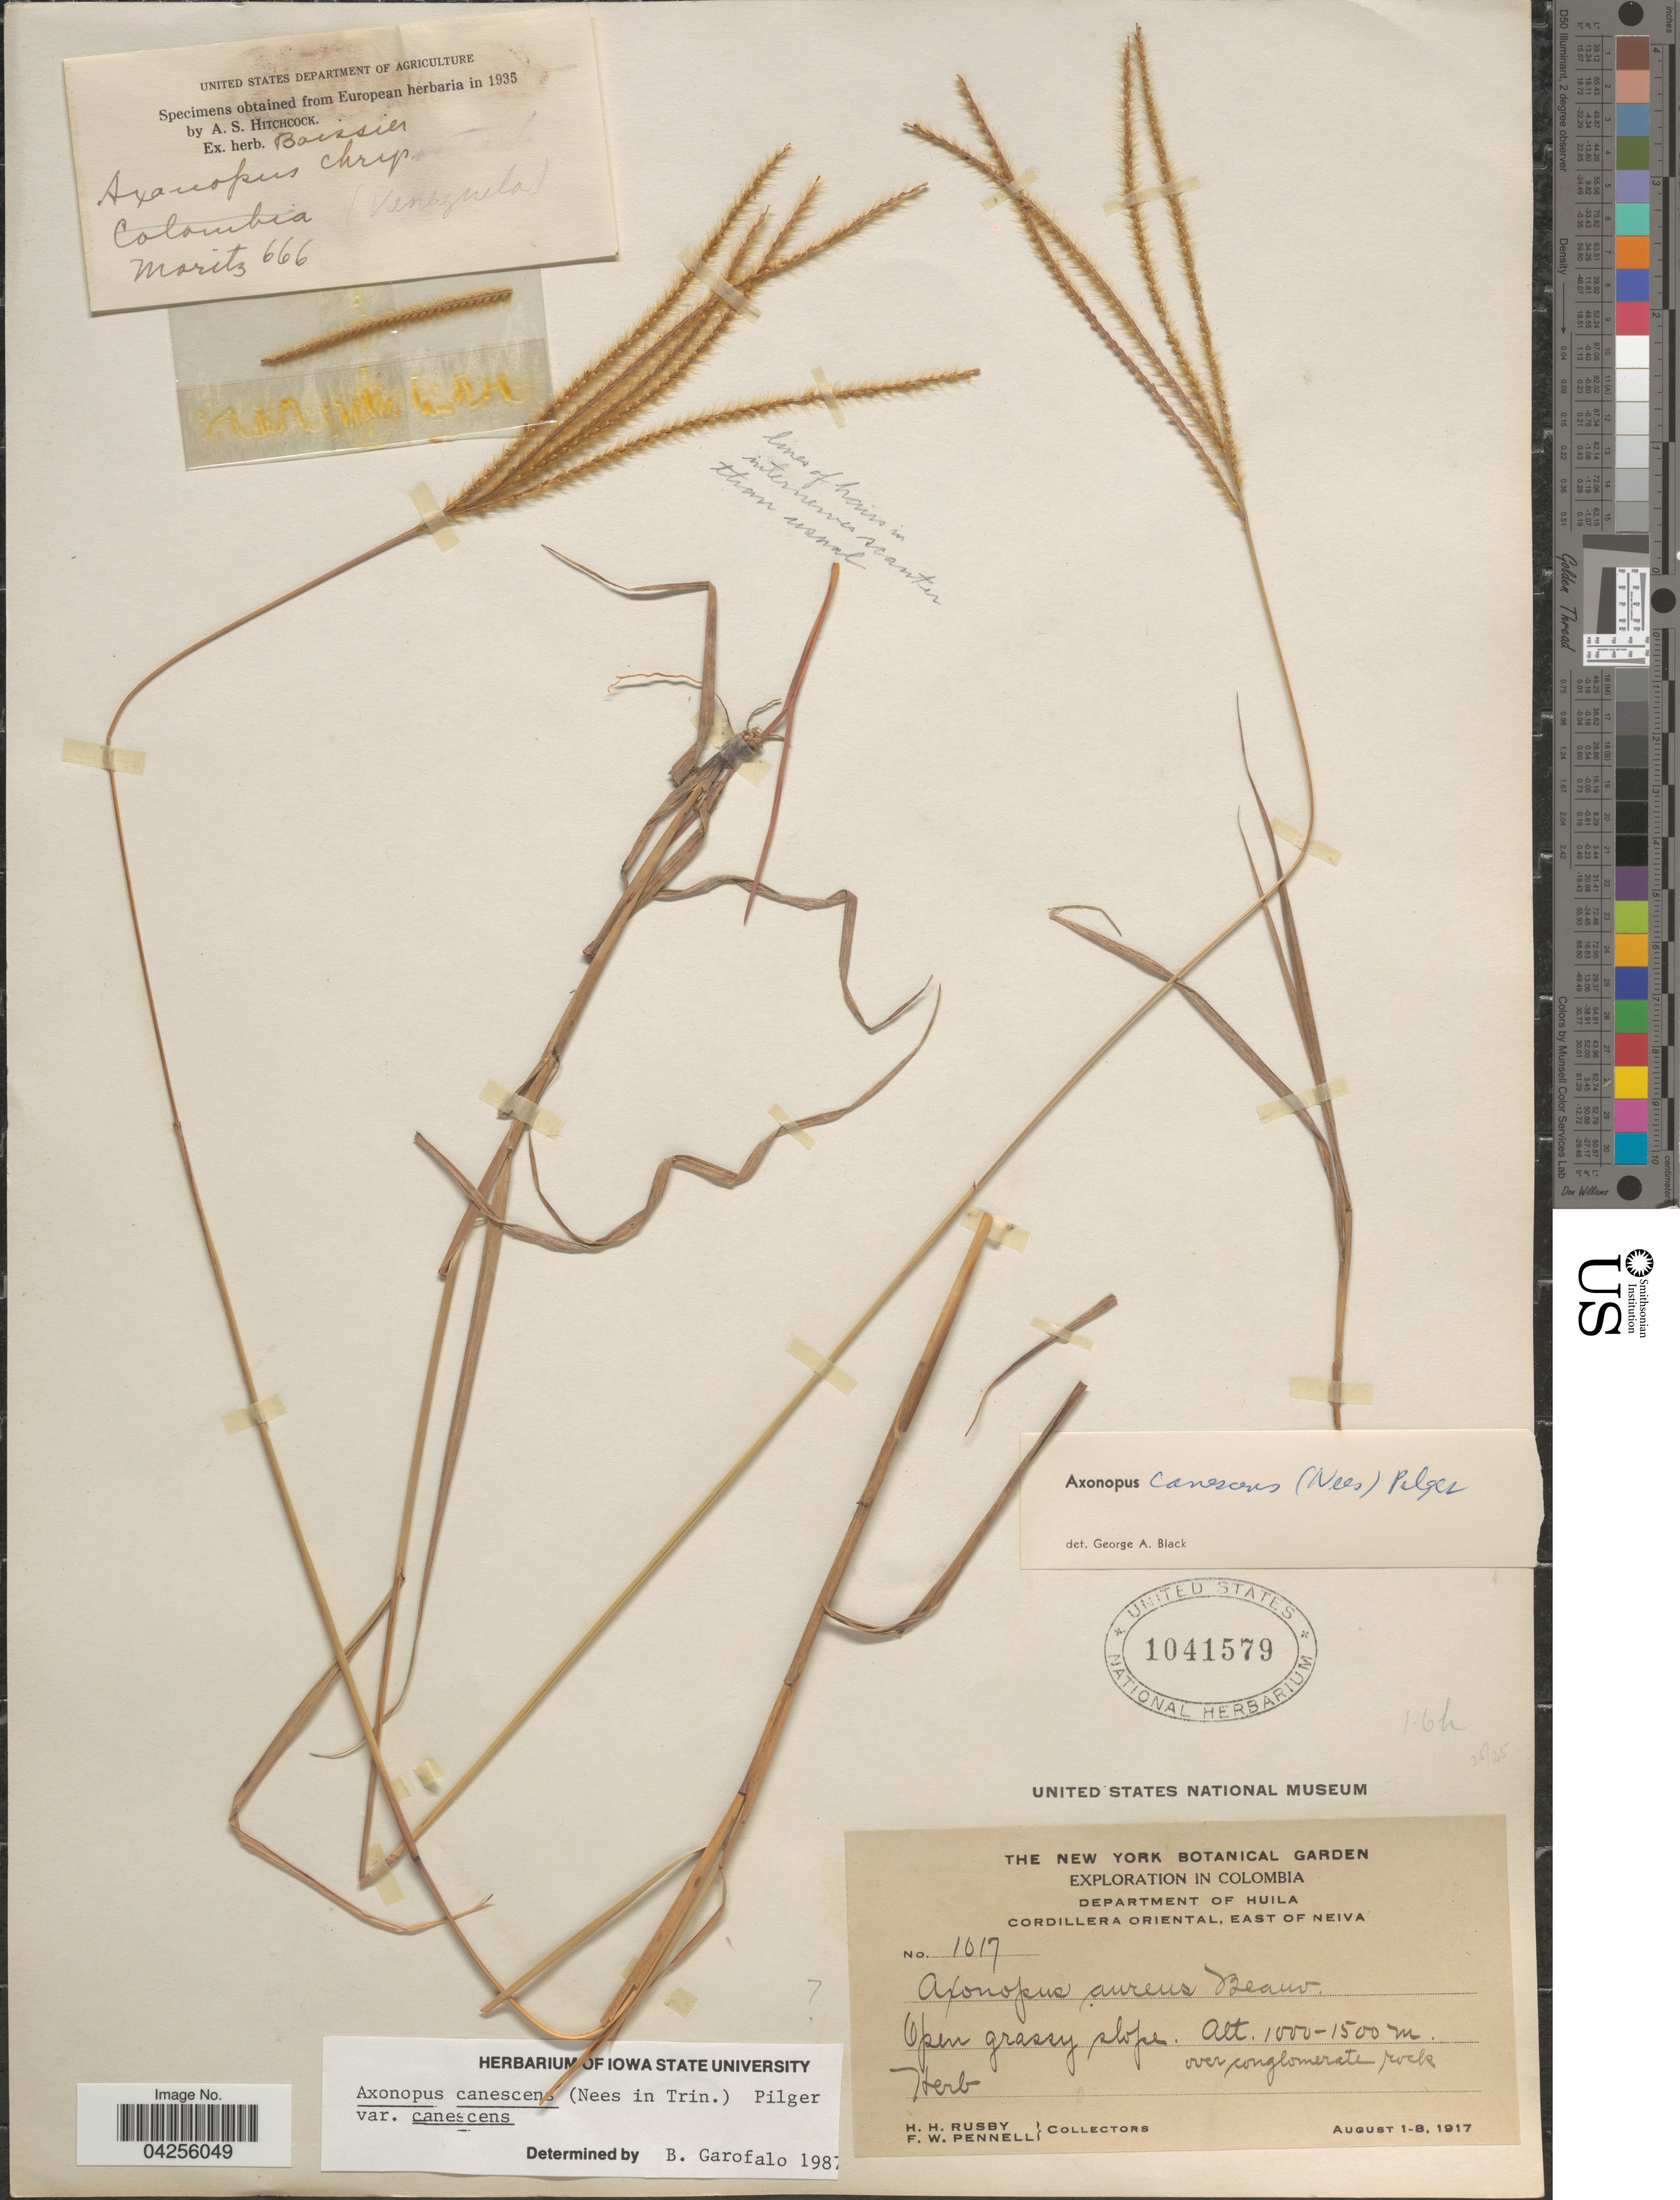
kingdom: Plantae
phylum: Tracheophyta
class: Liliopsida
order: Poales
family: Poaceae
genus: Axonopus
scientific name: Axonopus canescens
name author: (Nees ex Trin.) Pilg.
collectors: H. H. Rusby & F. W. Pennell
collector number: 1017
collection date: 1917-08-01/1917-08-08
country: Colombia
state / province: Huila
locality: Exploration in Colombia. Department of Huila. Cordillera Oriental, East of Neiva. Open grassy slope.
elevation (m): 1000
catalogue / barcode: US 1041579